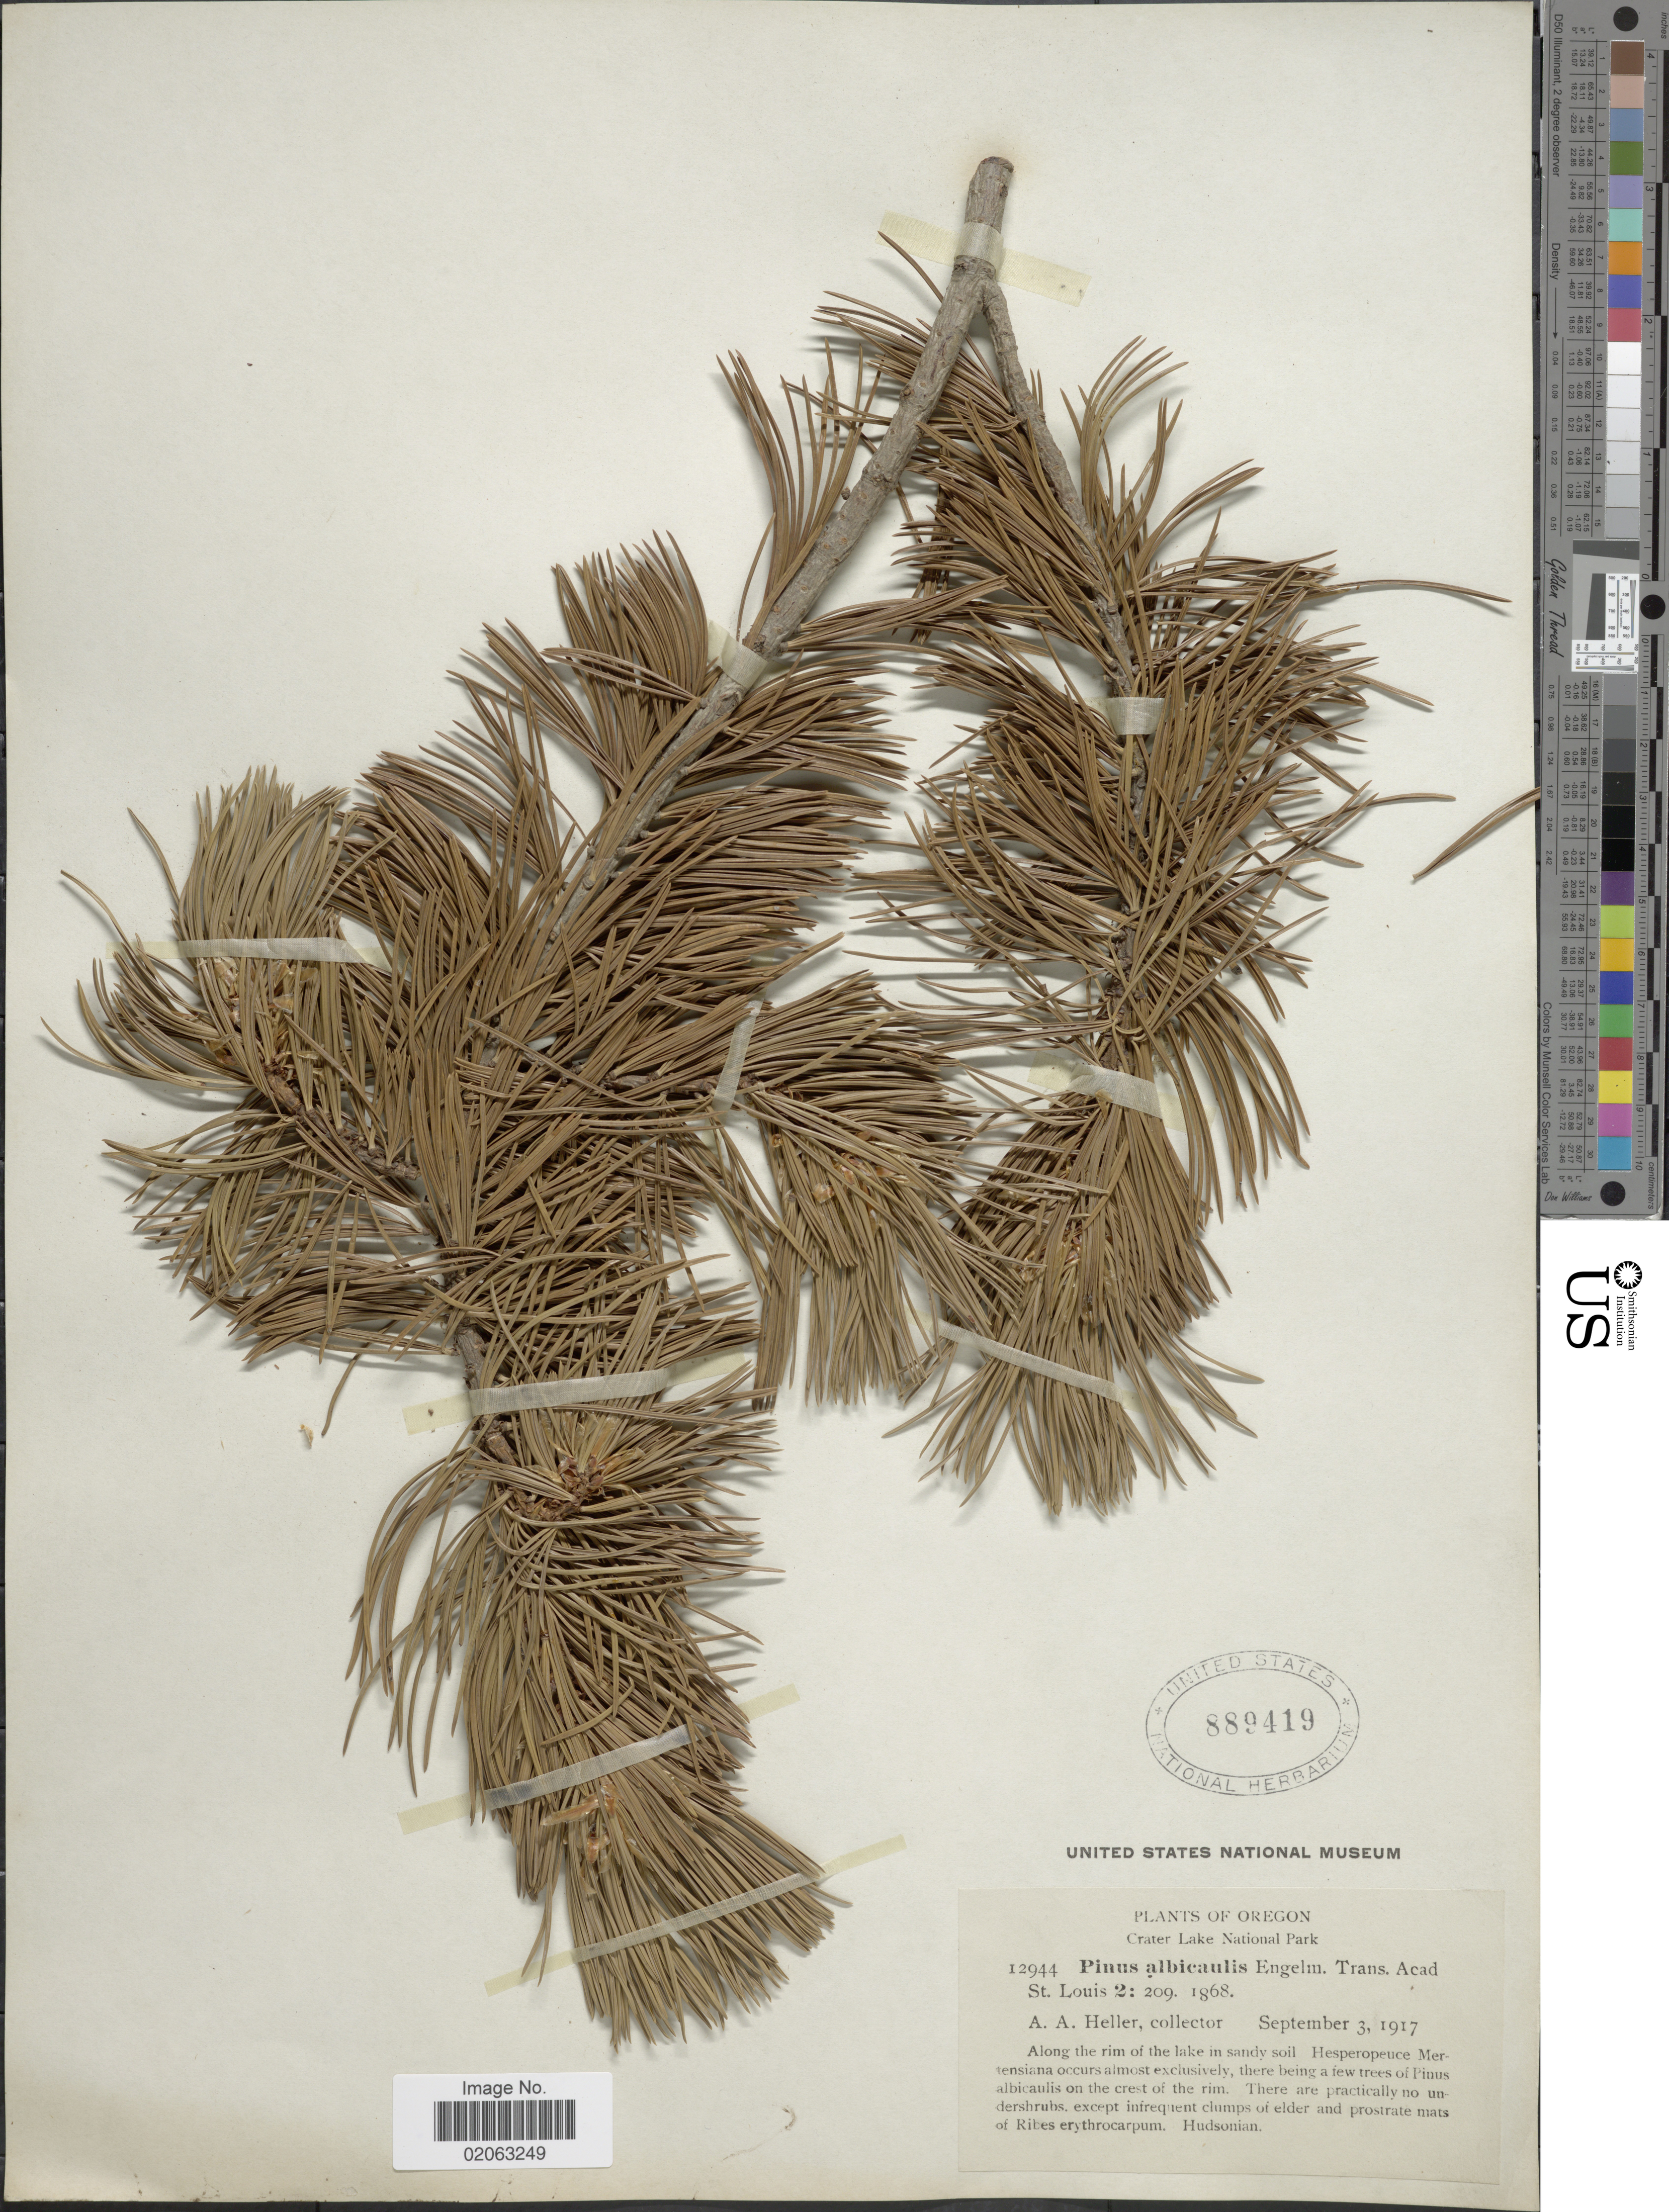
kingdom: Plantae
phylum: Tracheophyta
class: Pinopsida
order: Pinales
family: Pinaceae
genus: Pinus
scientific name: Pinus albicaulis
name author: Engelm.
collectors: A. A. Heller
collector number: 12944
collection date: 1917-09-03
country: United States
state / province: Oregon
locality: Crater Lake National Park, Along the rim of the lake in sandy soil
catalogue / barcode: US 889419